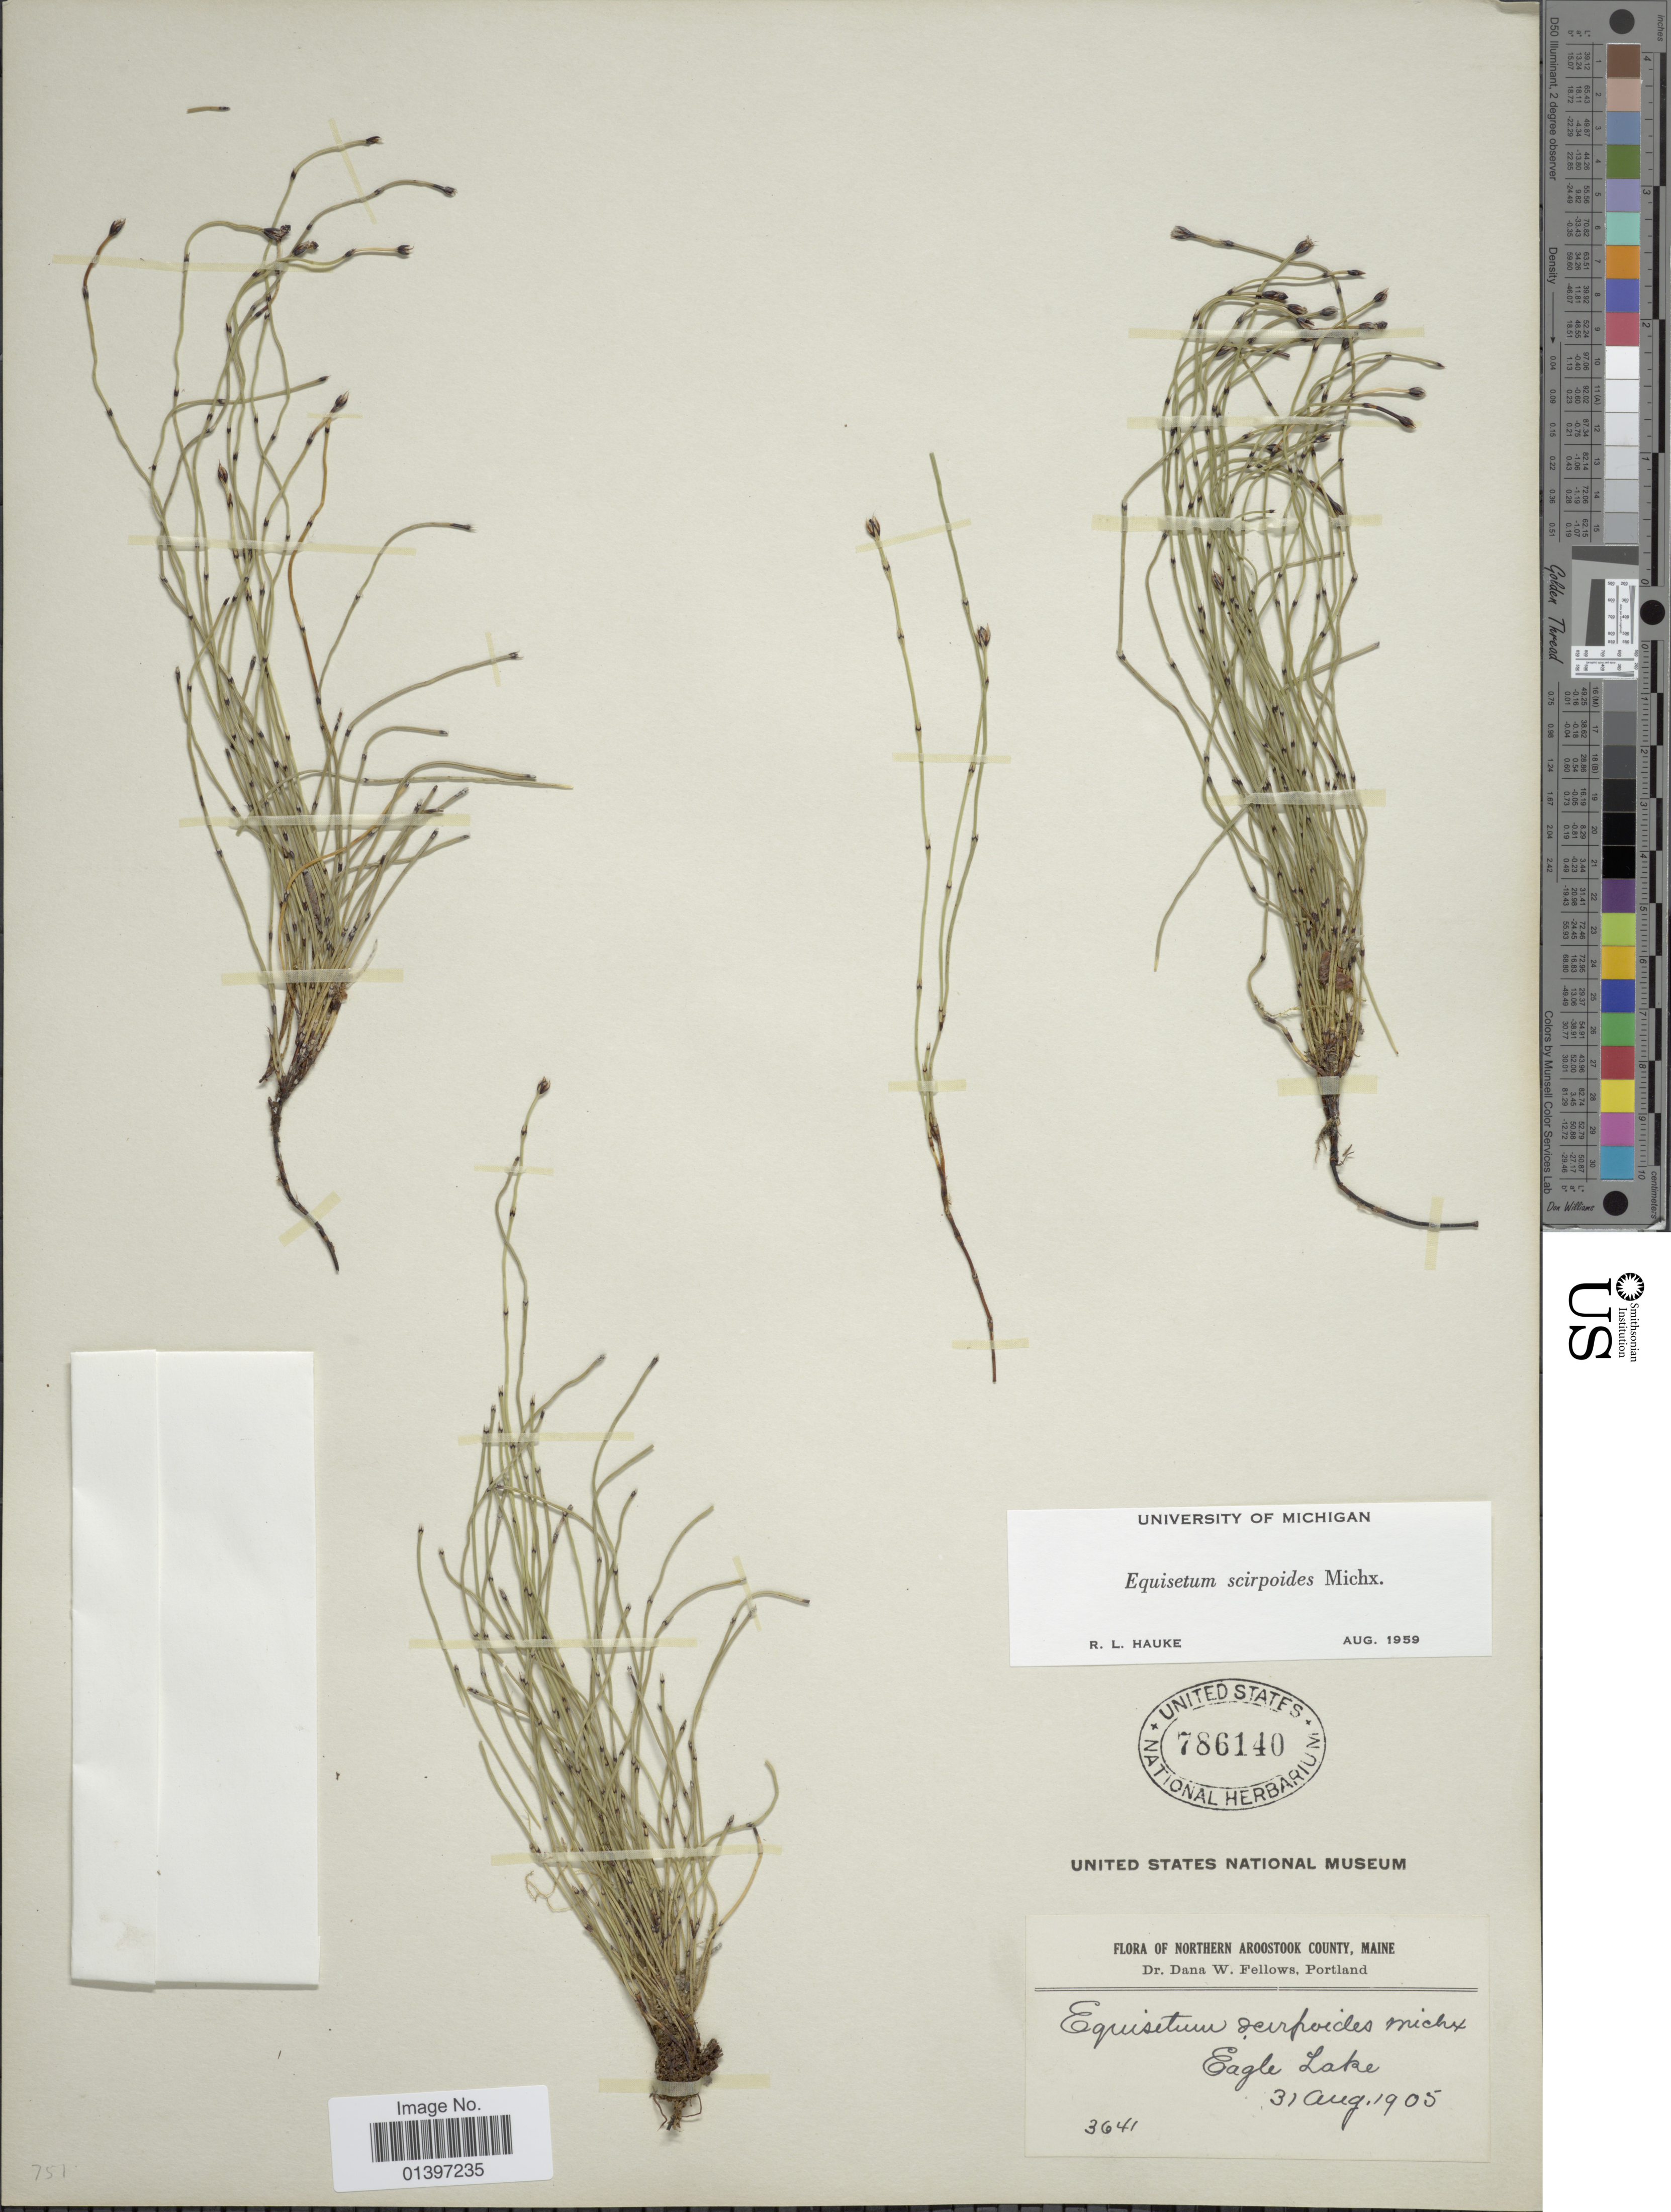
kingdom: Plantae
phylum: Tracheophyta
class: Polypodiopsida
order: Equisetales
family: Equisetaceae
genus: Equisetum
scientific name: Equisetum scirpoides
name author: Michx.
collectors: D. W. Fellows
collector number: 3641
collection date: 1905-08-31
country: United States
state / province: Maine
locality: Northern Aroostook County, Maine, Eagle Lake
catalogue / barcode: US 786140